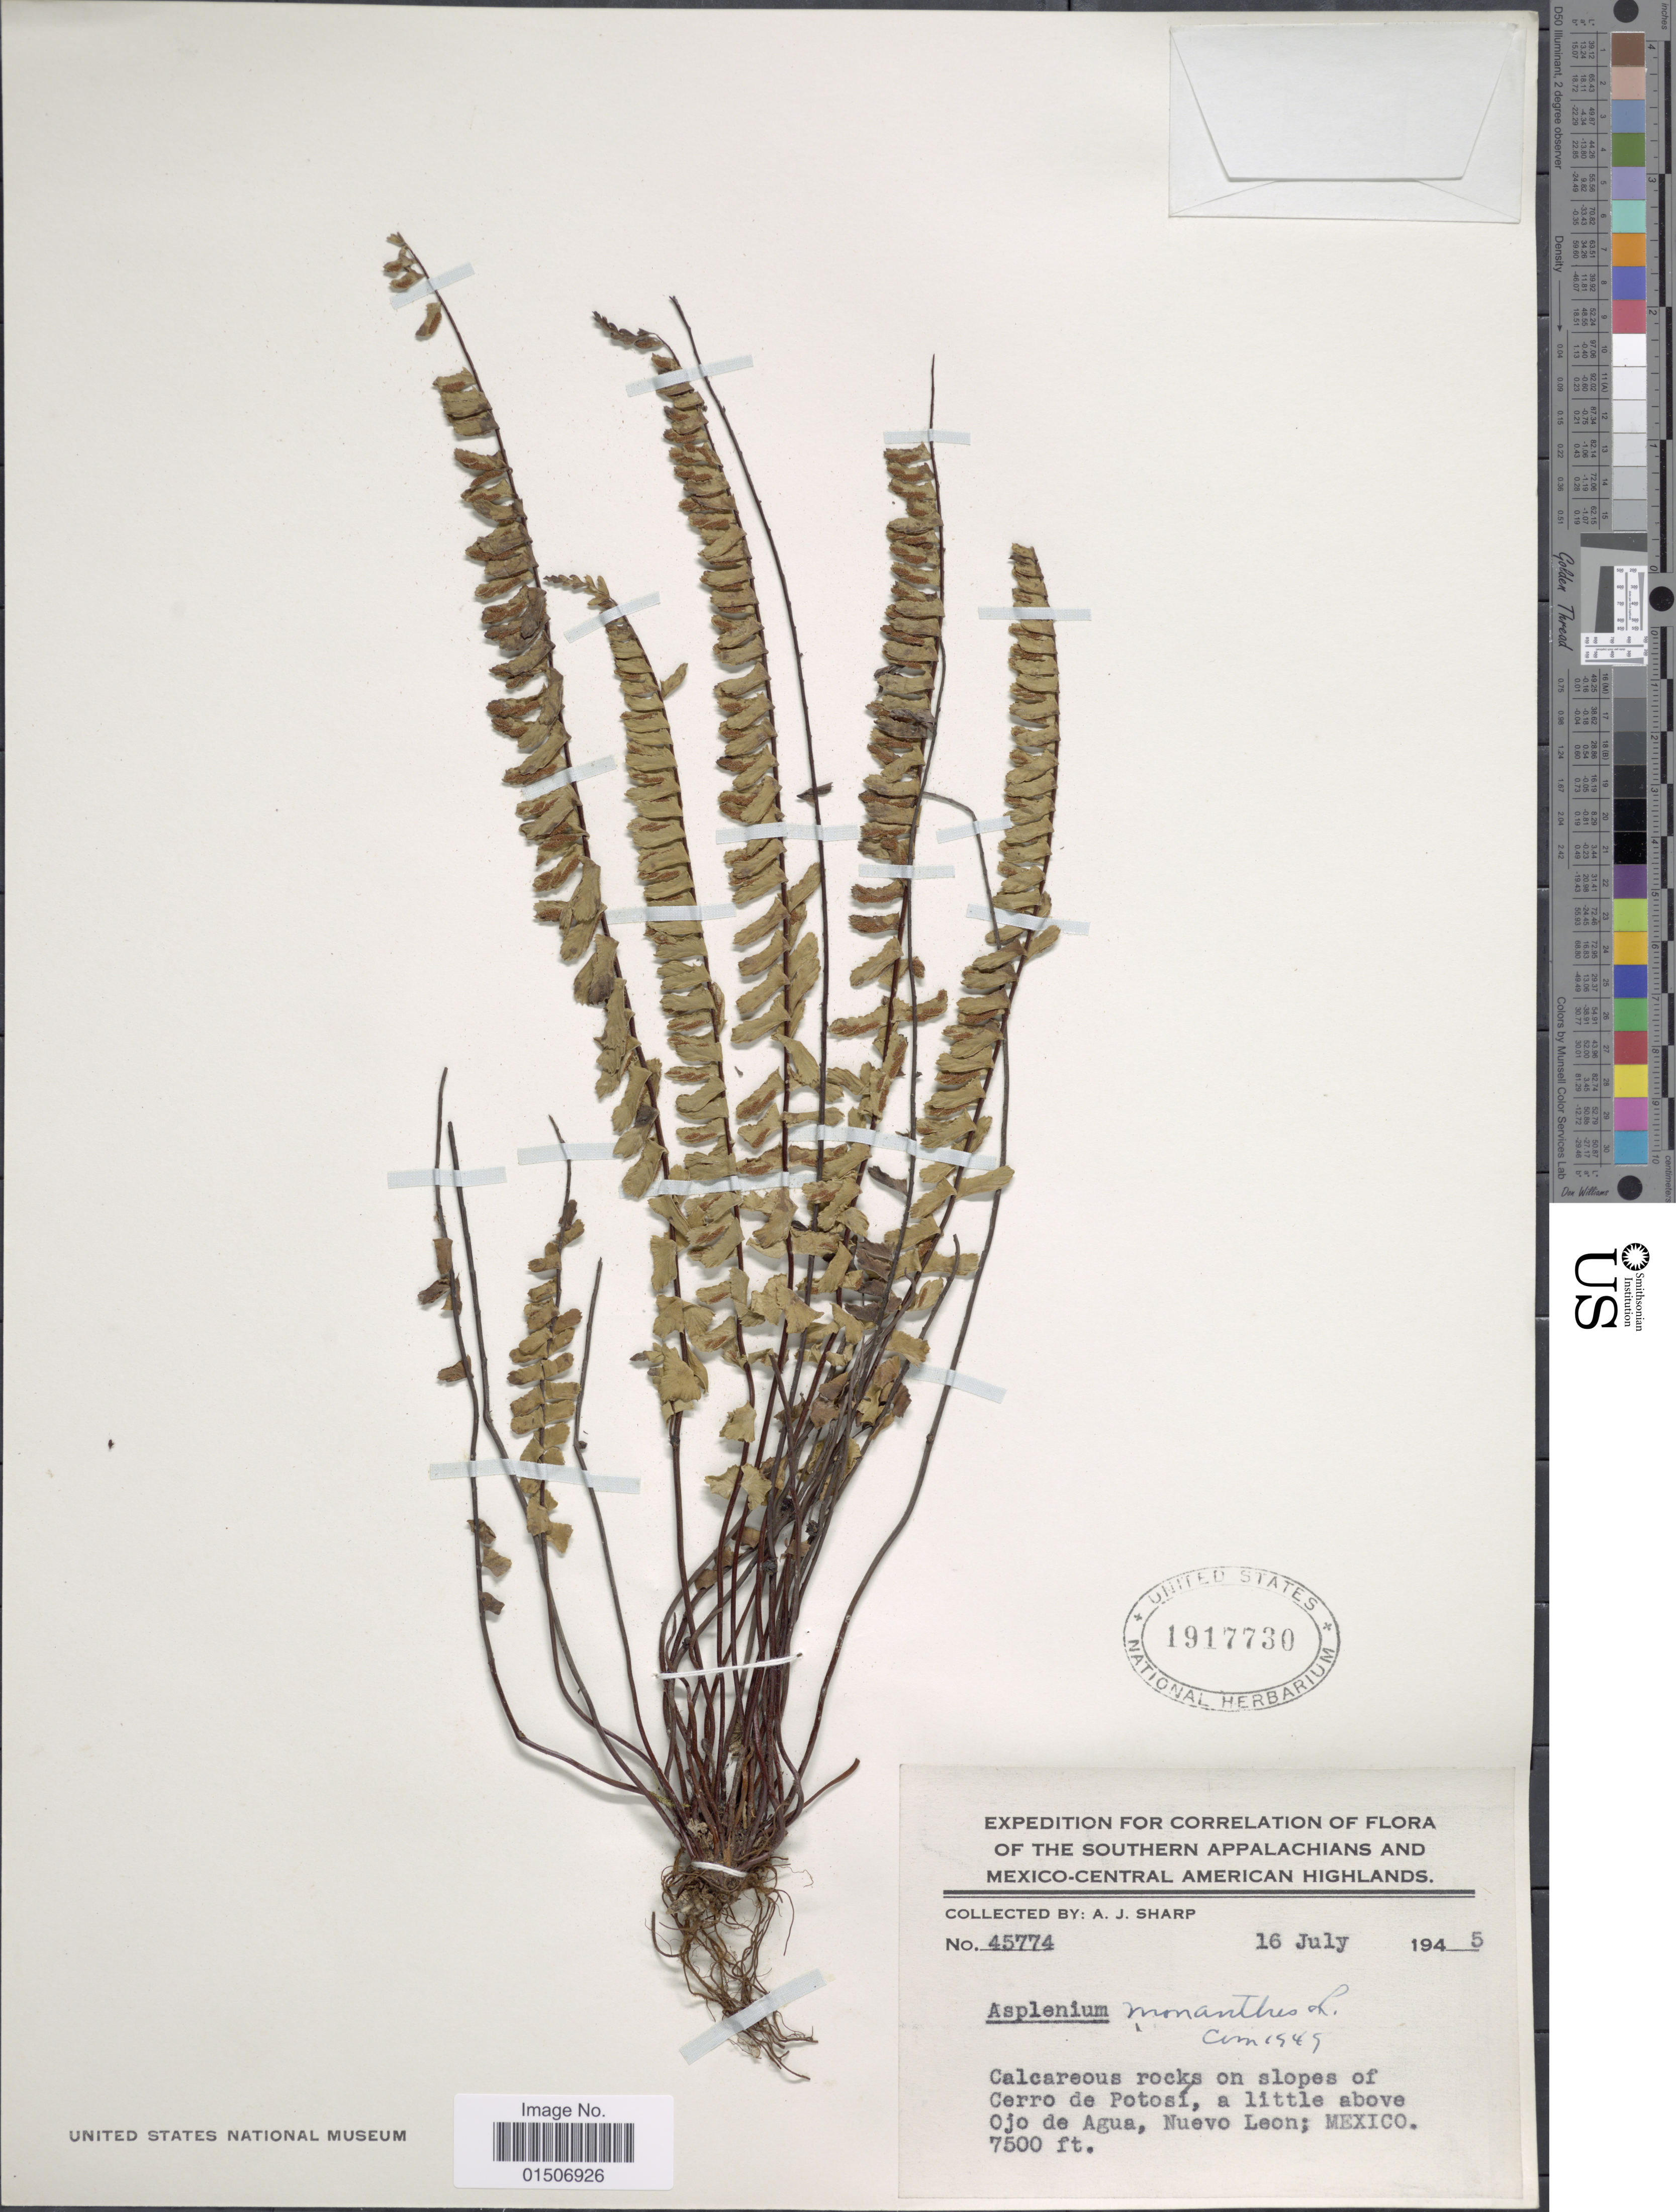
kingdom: Plantae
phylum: Tracheophyta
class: Polypodiopsida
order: Polypodiales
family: Aspleniaceae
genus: Asplenium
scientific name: Asplenium monanthes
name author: L.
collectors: A. J. Sharp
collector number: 45774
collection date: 1945-07-16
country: Mexico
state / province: Nuevo León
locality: The Southern Appalachians and Mexico-Central American Highlands, Calcareous rocks on slopes of Cerro de Potosí, a little above Ojo de Agua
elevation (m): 2286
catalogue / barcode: US 1917730